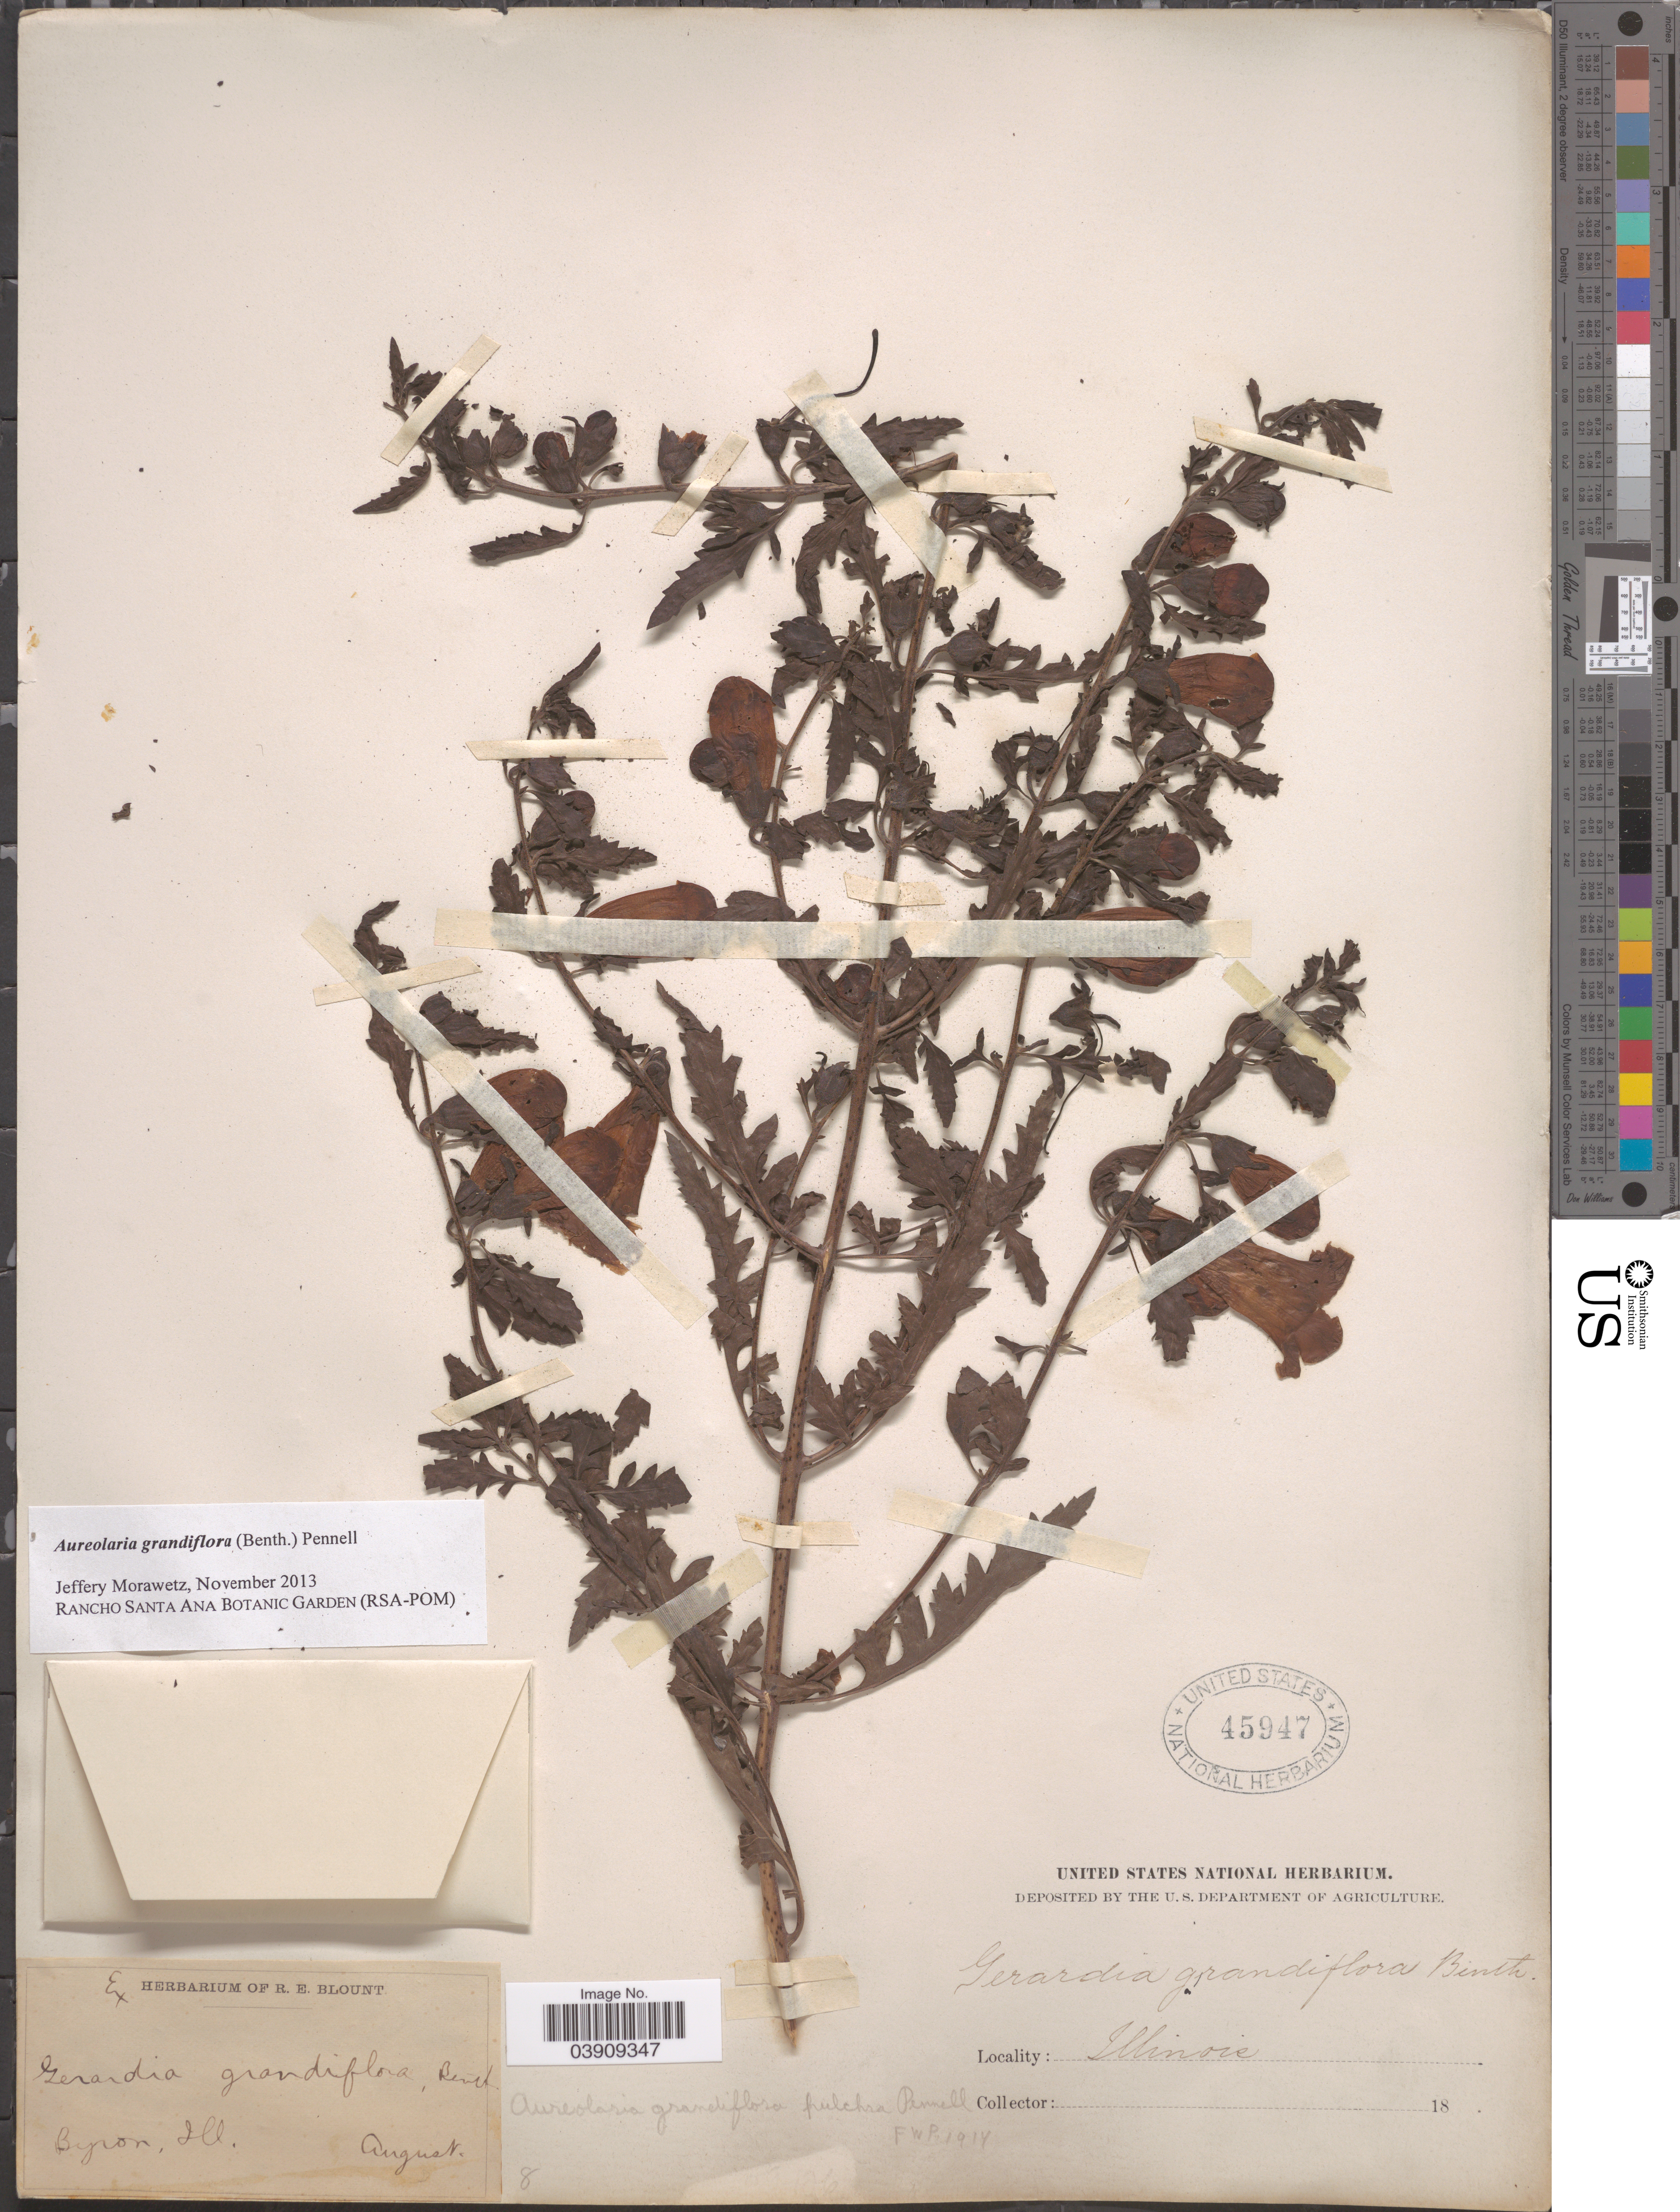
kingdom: Plantae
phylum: Tracheophyta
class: Magnoliopsida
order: Lamiales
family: Orobanchaceae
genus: Aureolaria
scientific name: Aureolaria grandiflora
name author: (Benth.) Pennell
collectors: ex herb. R. E. Blount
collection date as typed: August 18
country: United States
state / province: Illinois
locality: Byron.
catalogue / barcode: US 45947